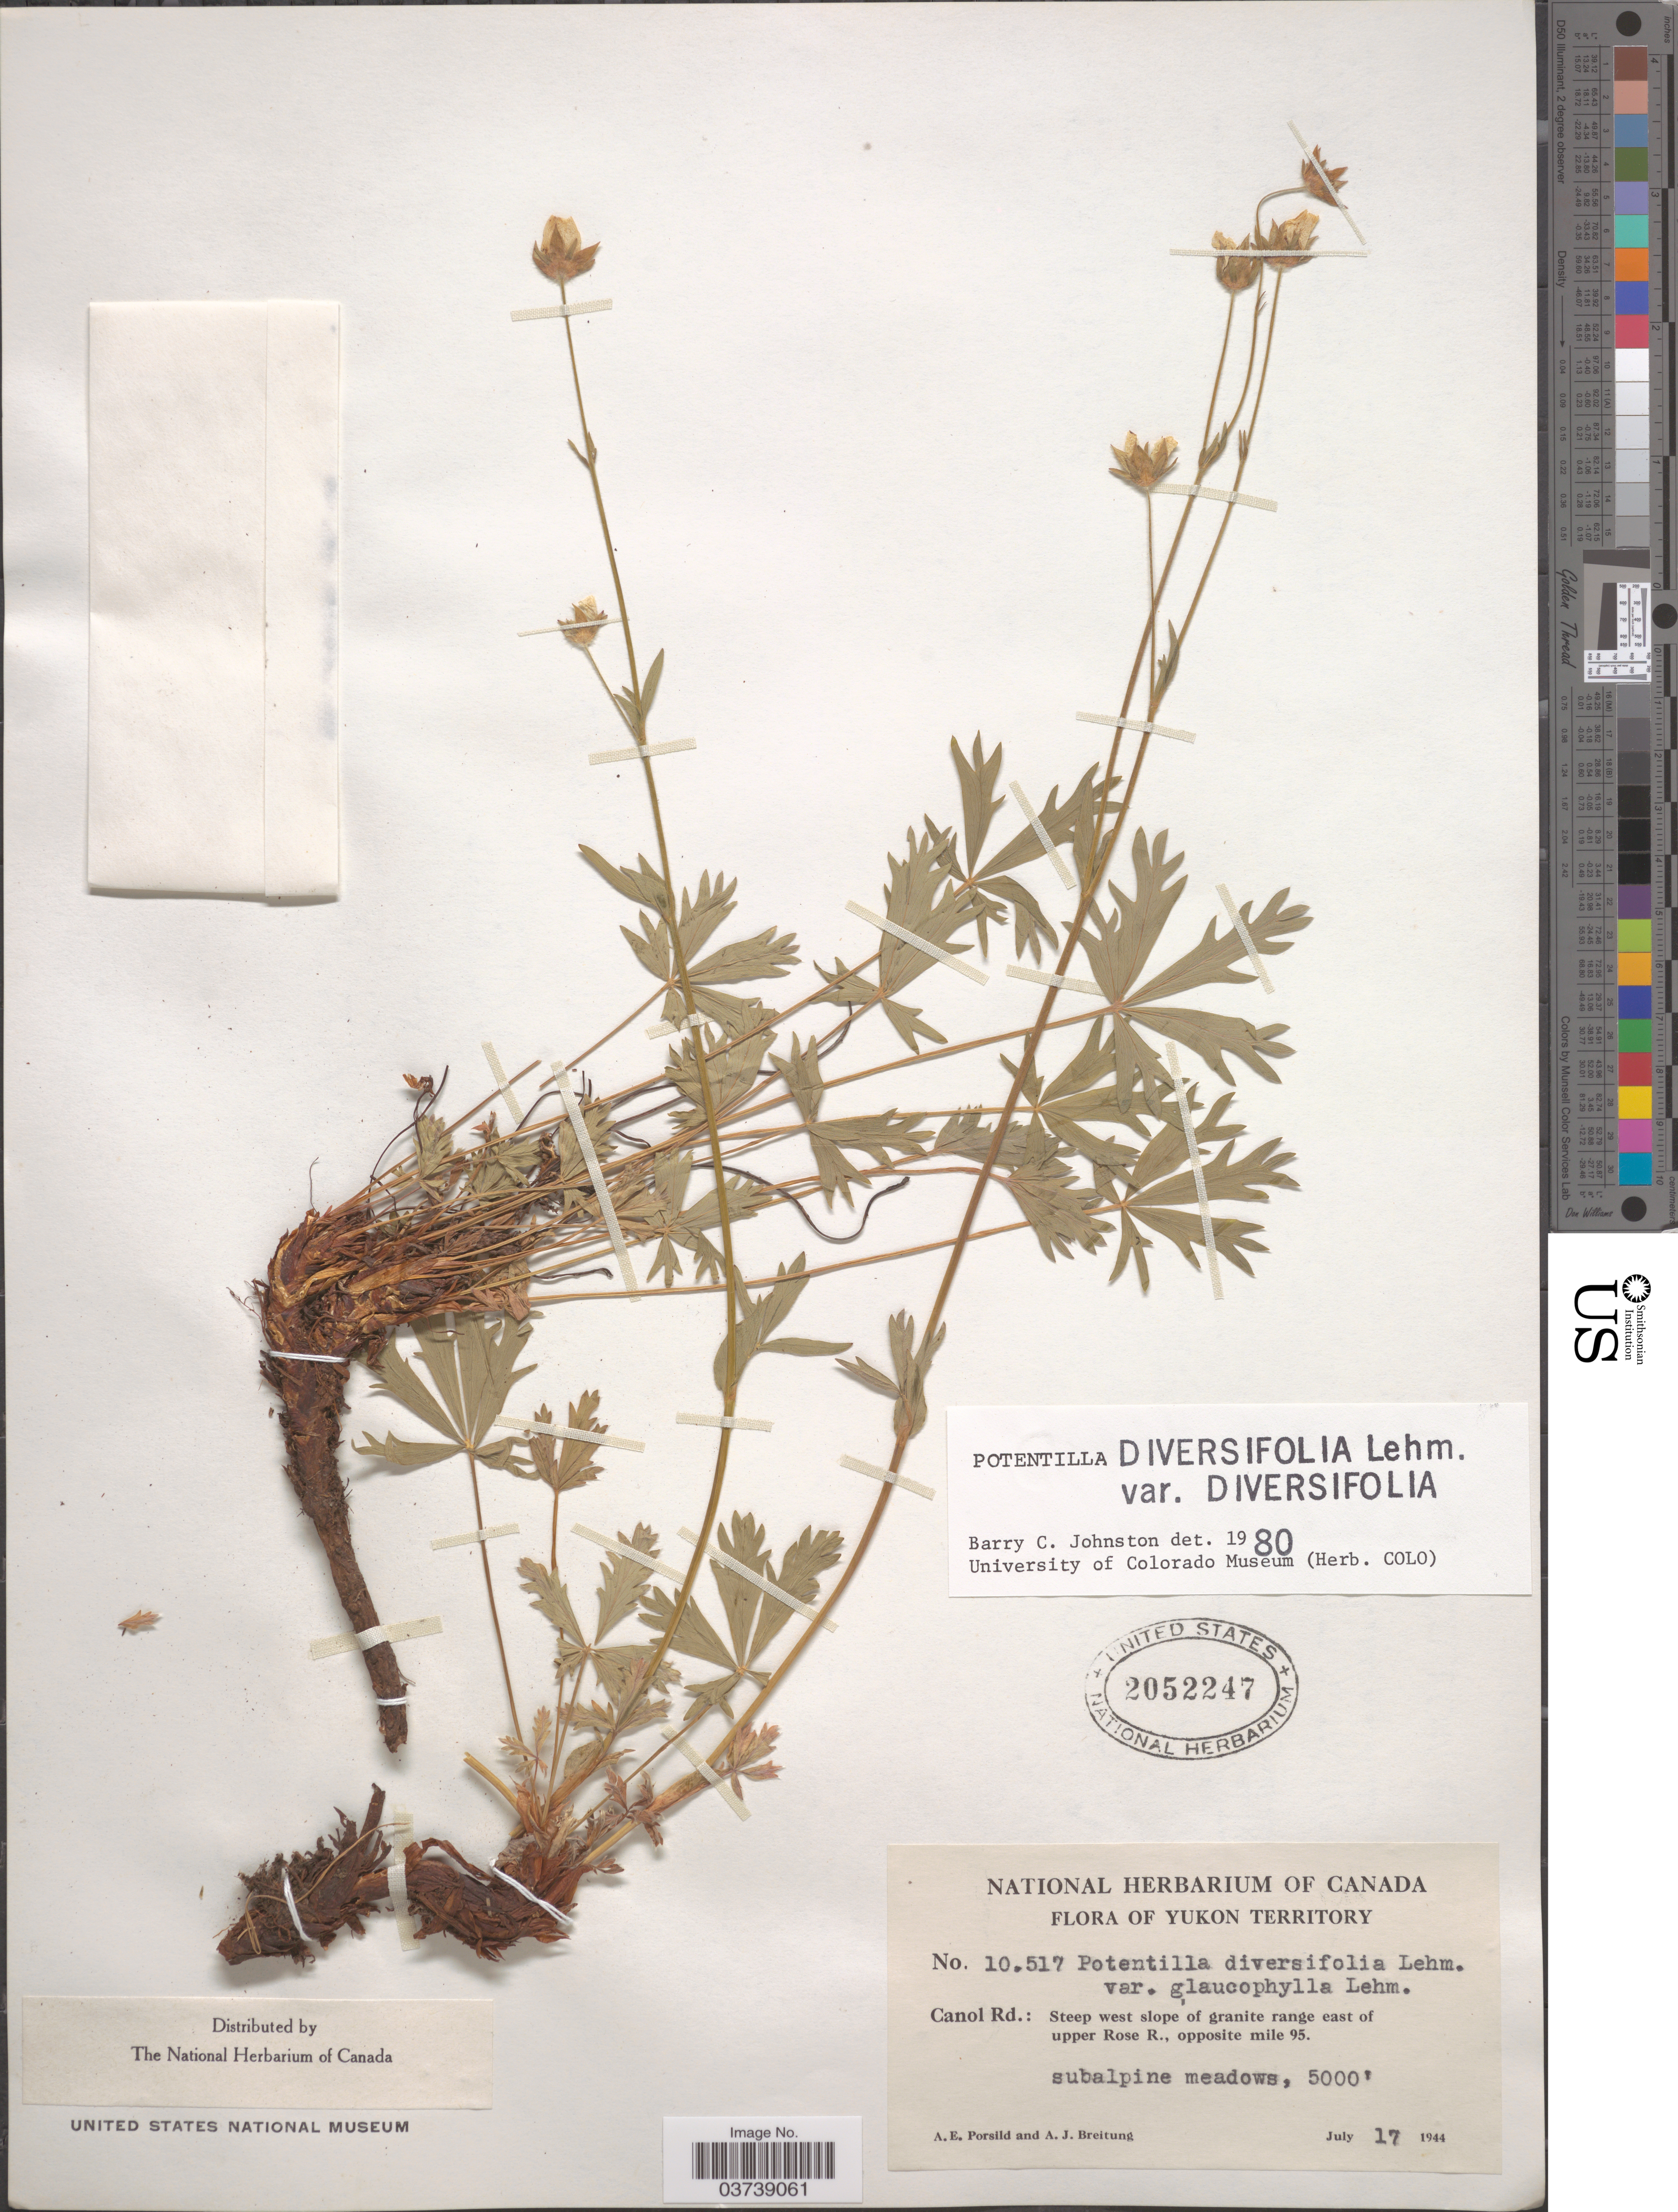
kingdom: Plantae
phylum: Tracheophyta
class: Magnoliopsida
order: Rosales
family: Rosaceae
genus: Potentilla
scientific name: Potentilla diversifolia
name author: Lehm.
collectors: A. E. Porsild & A. Breitung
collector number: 10517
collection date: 1944-07-17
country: Canada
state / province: Yukon Territory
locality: Canol Rd.: Steep west slope of granite range east of upper Rose R., opposite mile 95.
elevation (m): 1524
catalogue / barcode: US 2052247